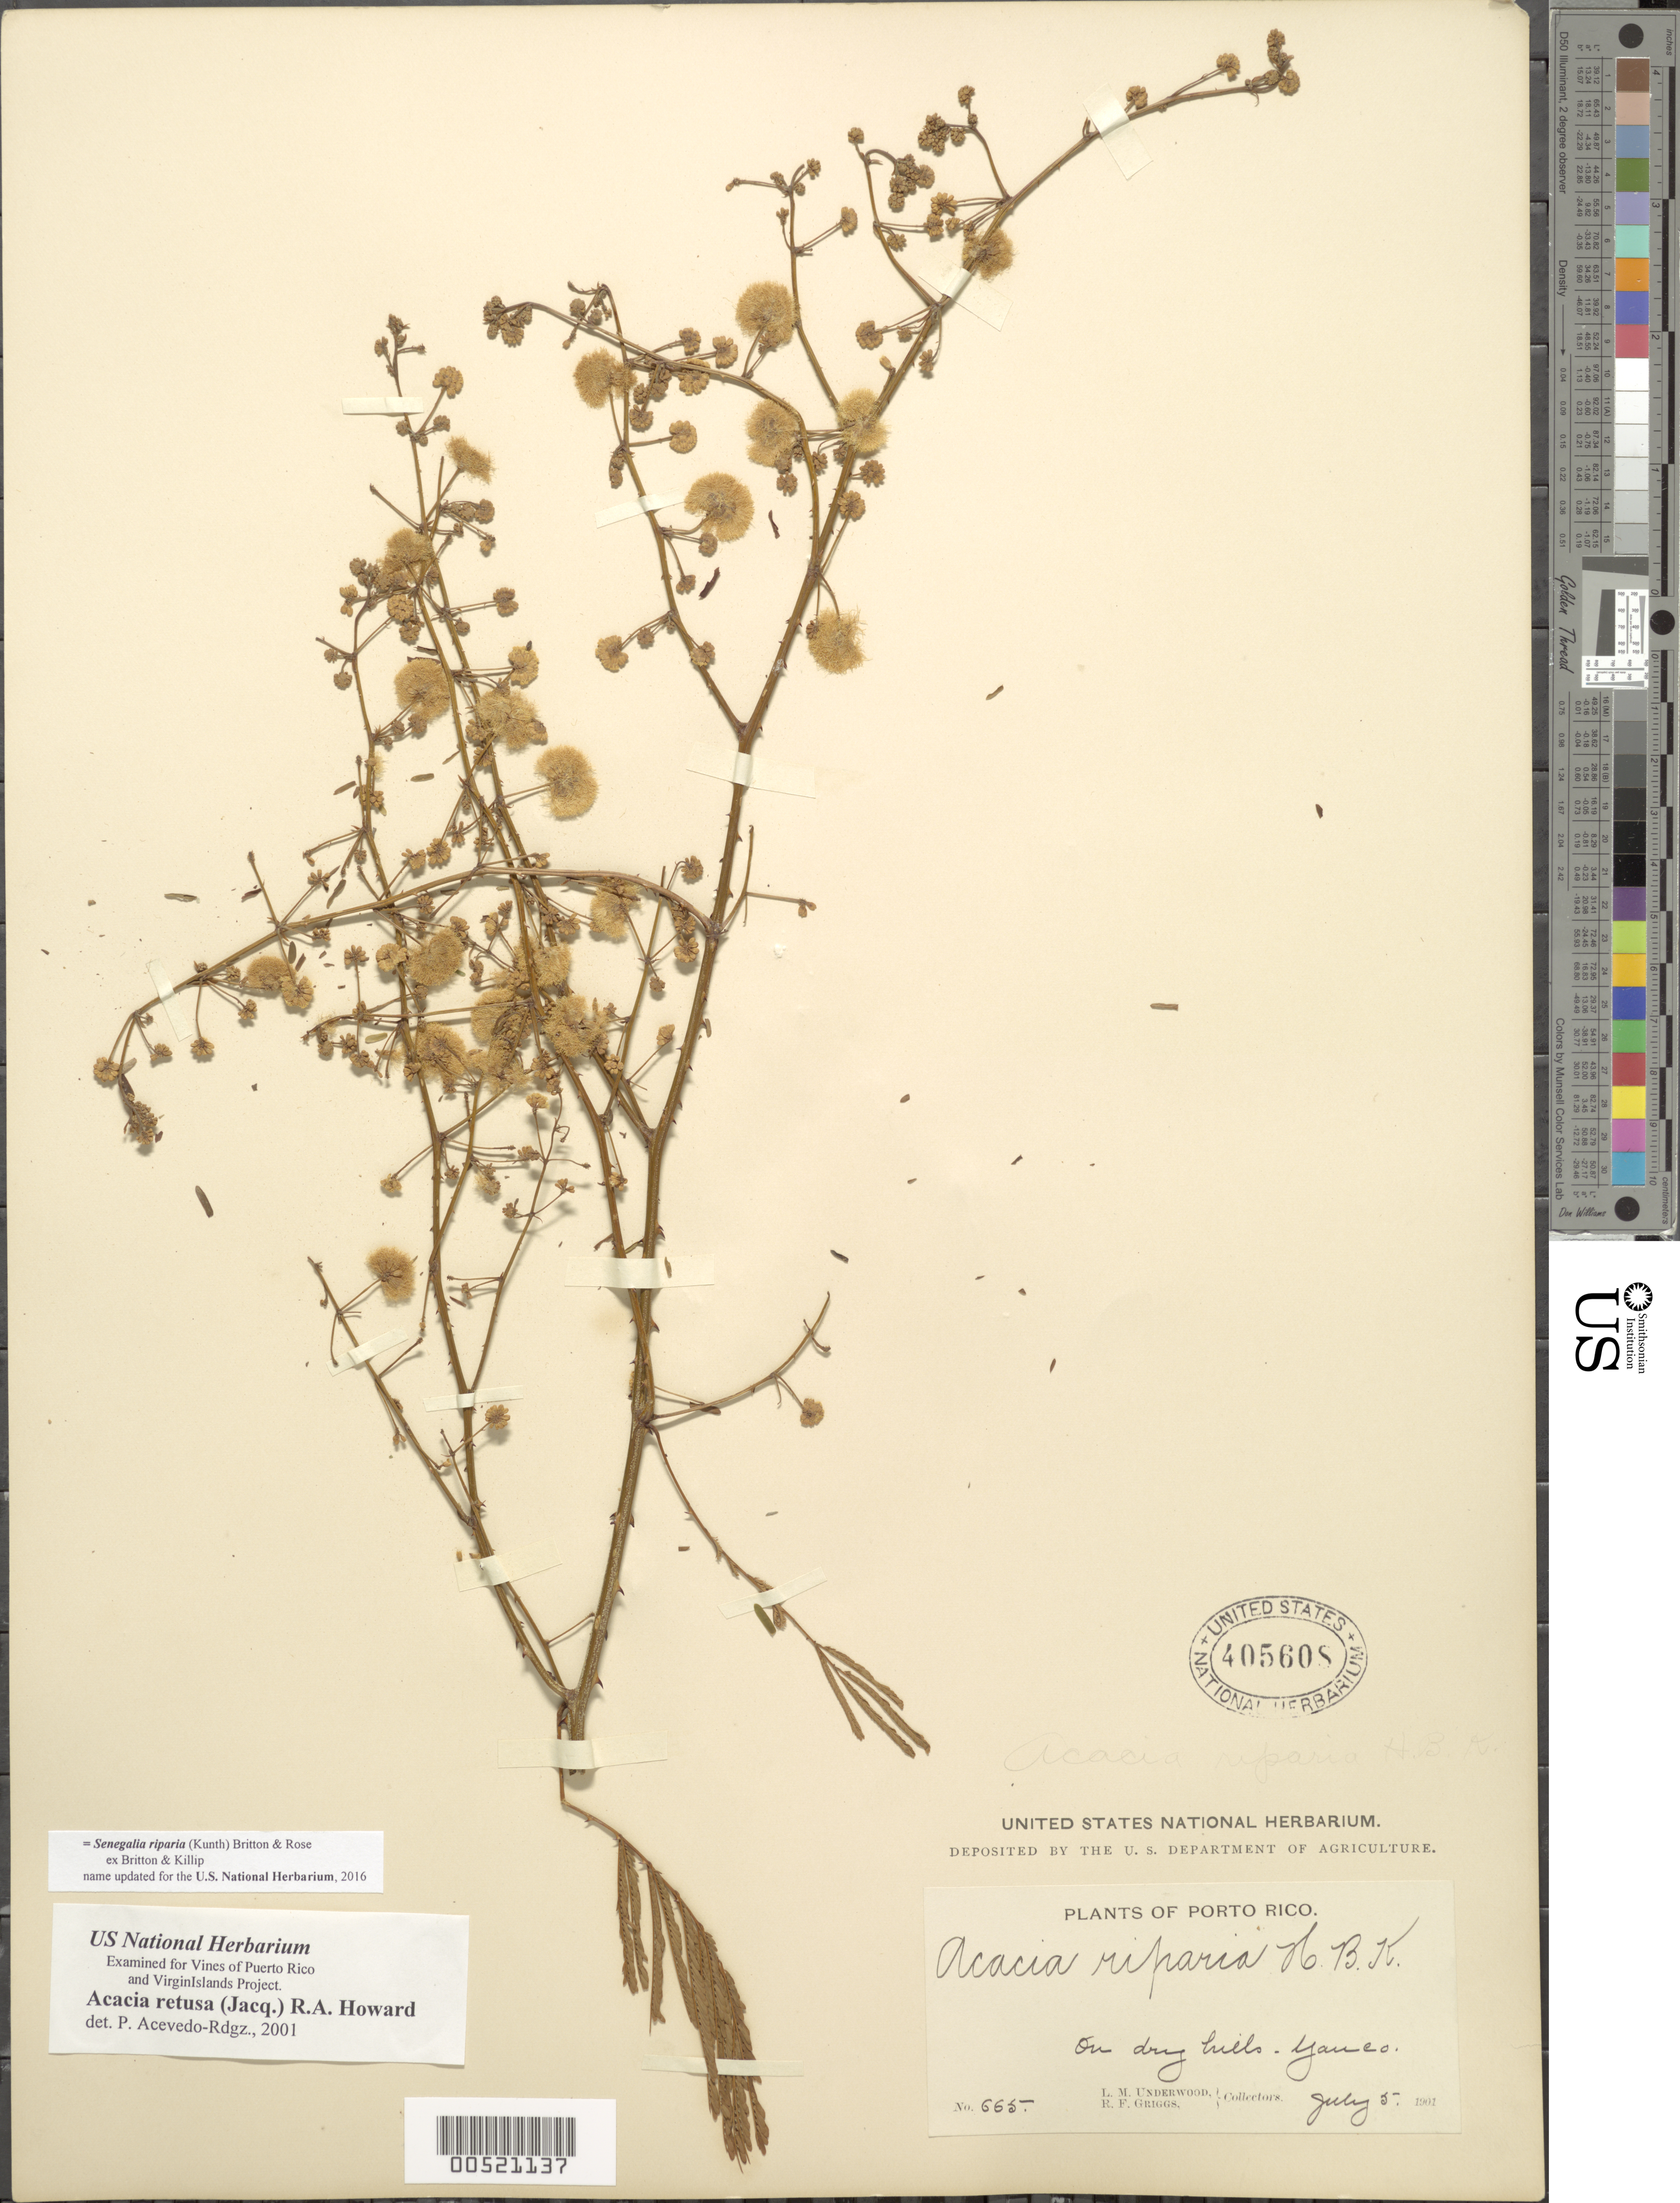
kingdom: Plantae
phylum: Tracheophyta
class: Magnoliopsida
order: Fabales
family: Fabaceae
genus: Senegalia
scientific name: Senegalia riparia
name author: (Kunth) Britton & Rose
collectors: L. M. Underwood & R. F. Griggs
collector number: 665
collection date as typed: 05 Jul 1901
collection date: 1901-07-05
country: Puerto Rico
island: Greater Antilles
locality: Yauco. On dry hills.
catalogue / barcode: US 405608